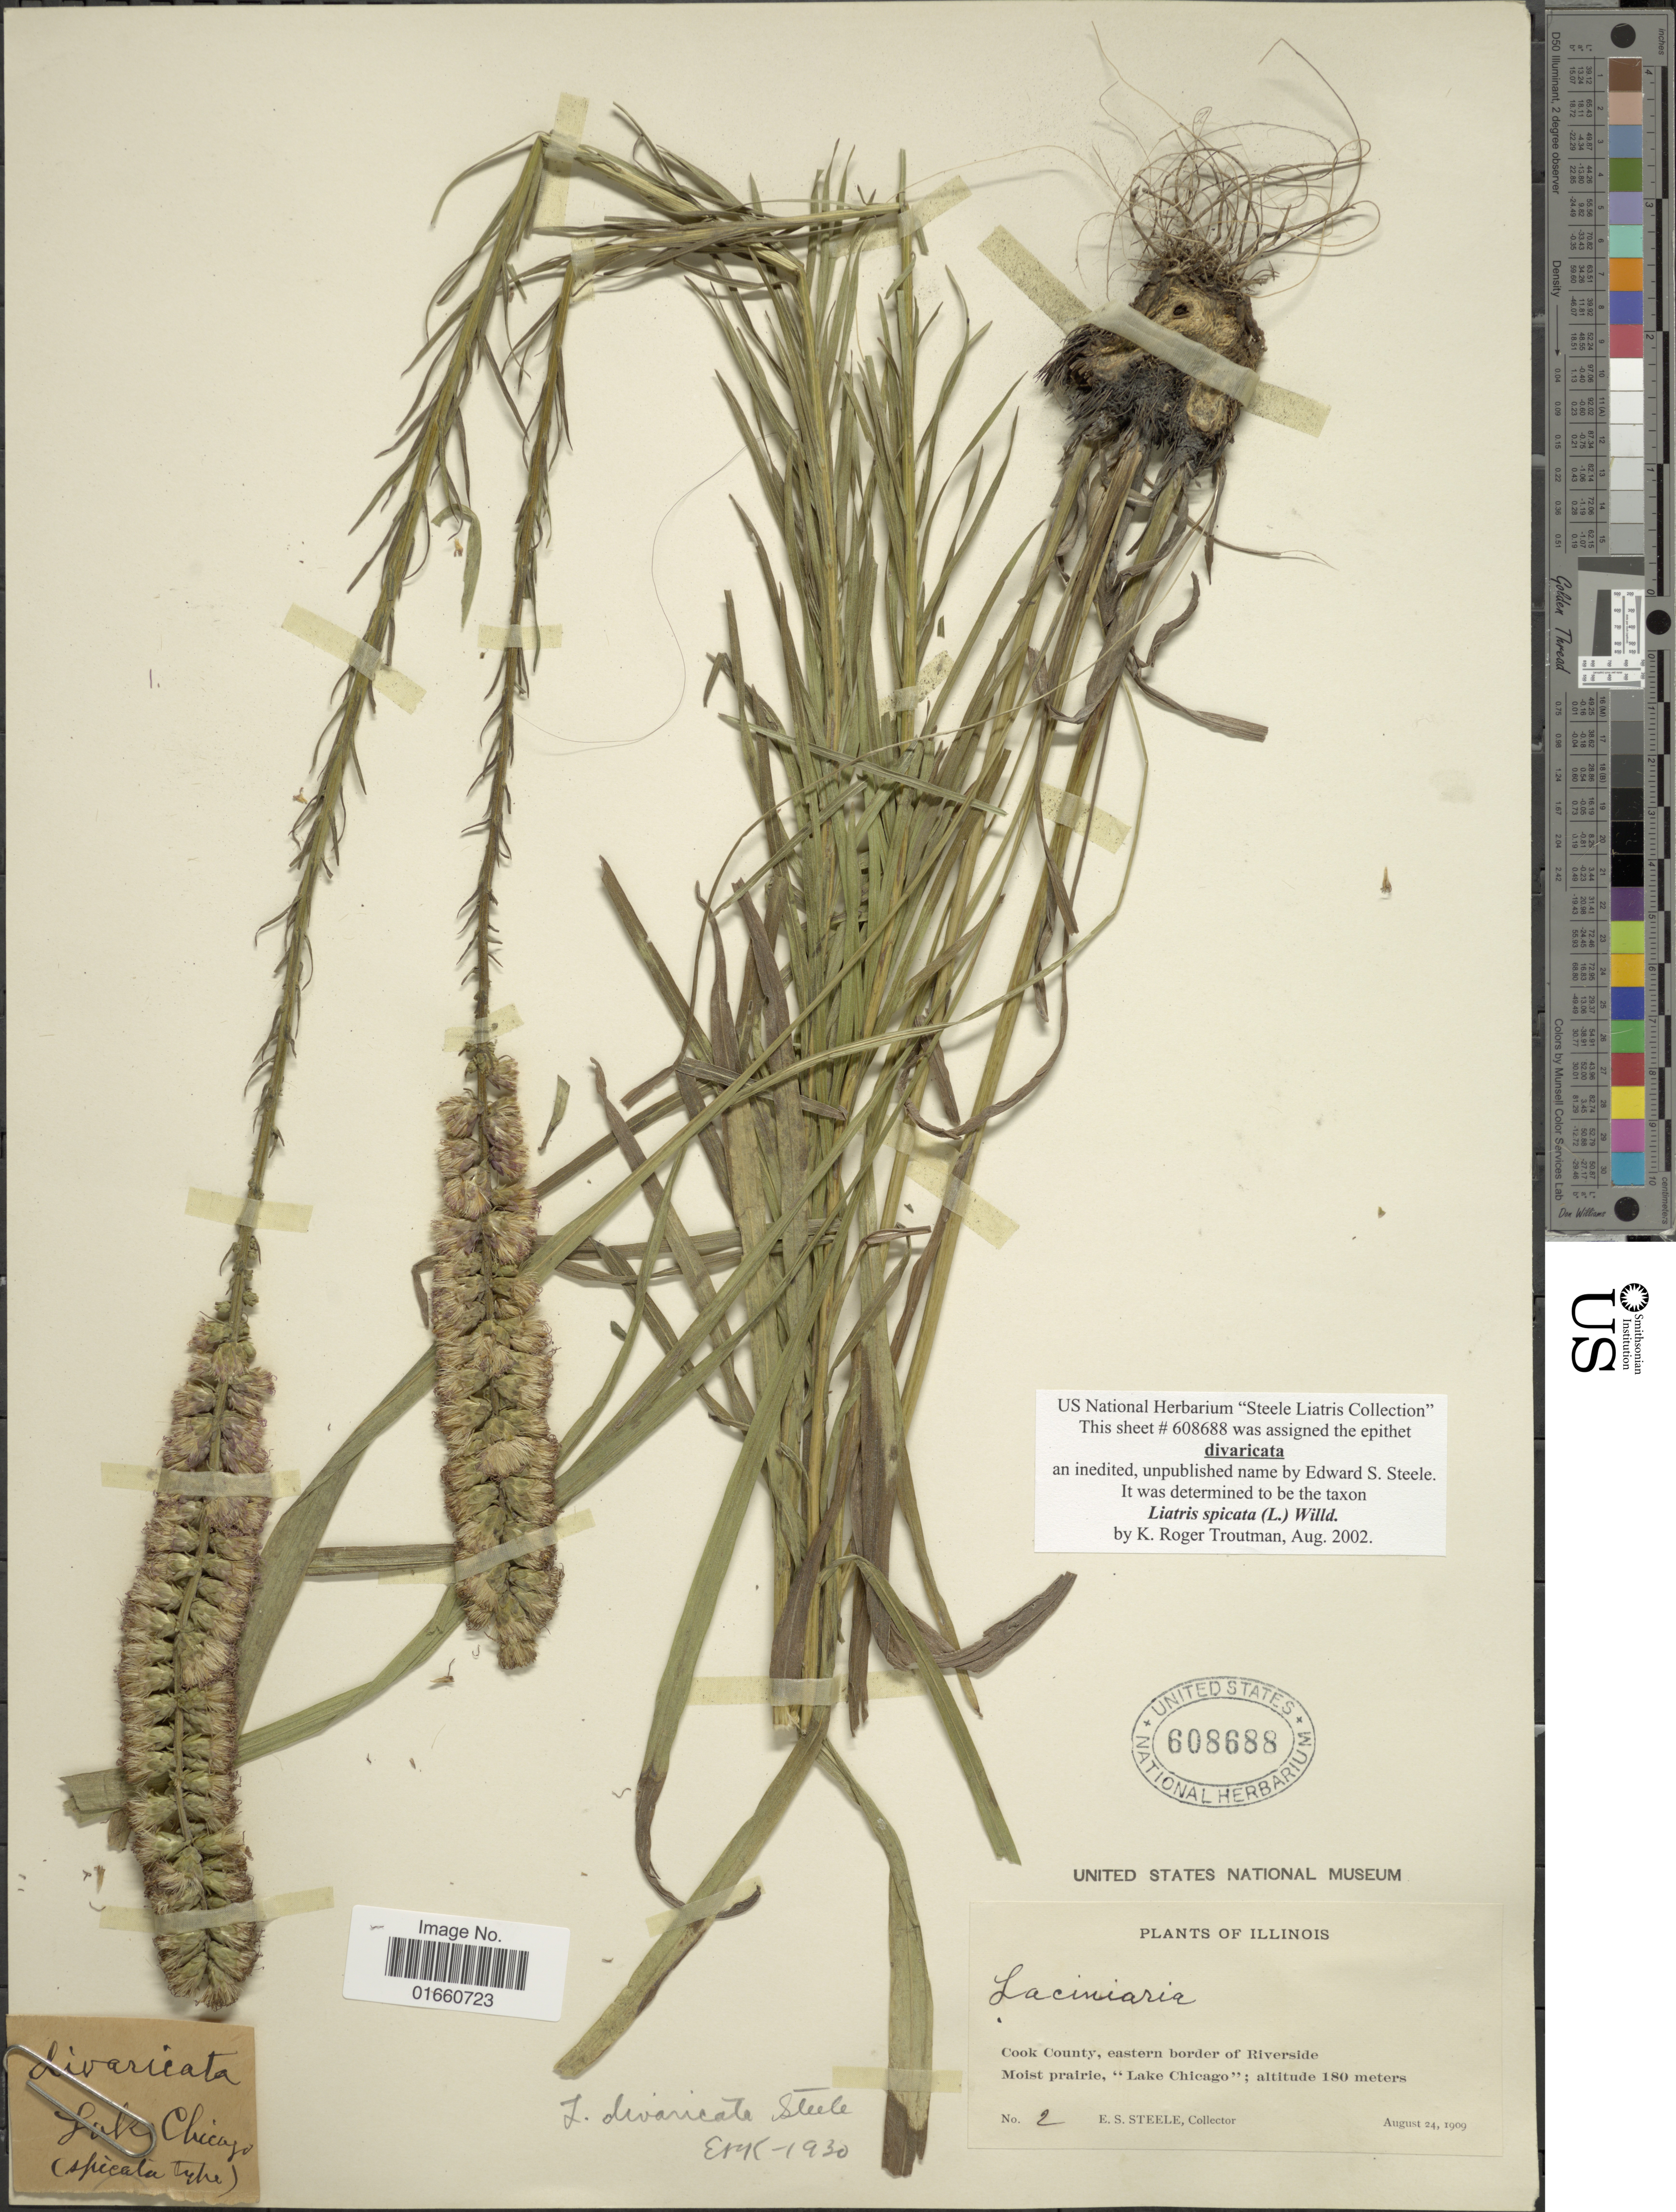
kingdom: Plantae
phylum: Tracheophyta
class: Magnoliopsida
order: Asterales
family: Asteraceae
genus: Liatris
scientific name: Liatris spicata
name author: (L.) Willd.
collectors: E. Steele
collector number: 2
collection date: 1909-08-24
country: United States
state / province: Illinois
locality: Cook County, eastrern border of Riverside Moist prairie, "Lake Chicago"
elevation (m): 180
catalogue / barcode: US 608688